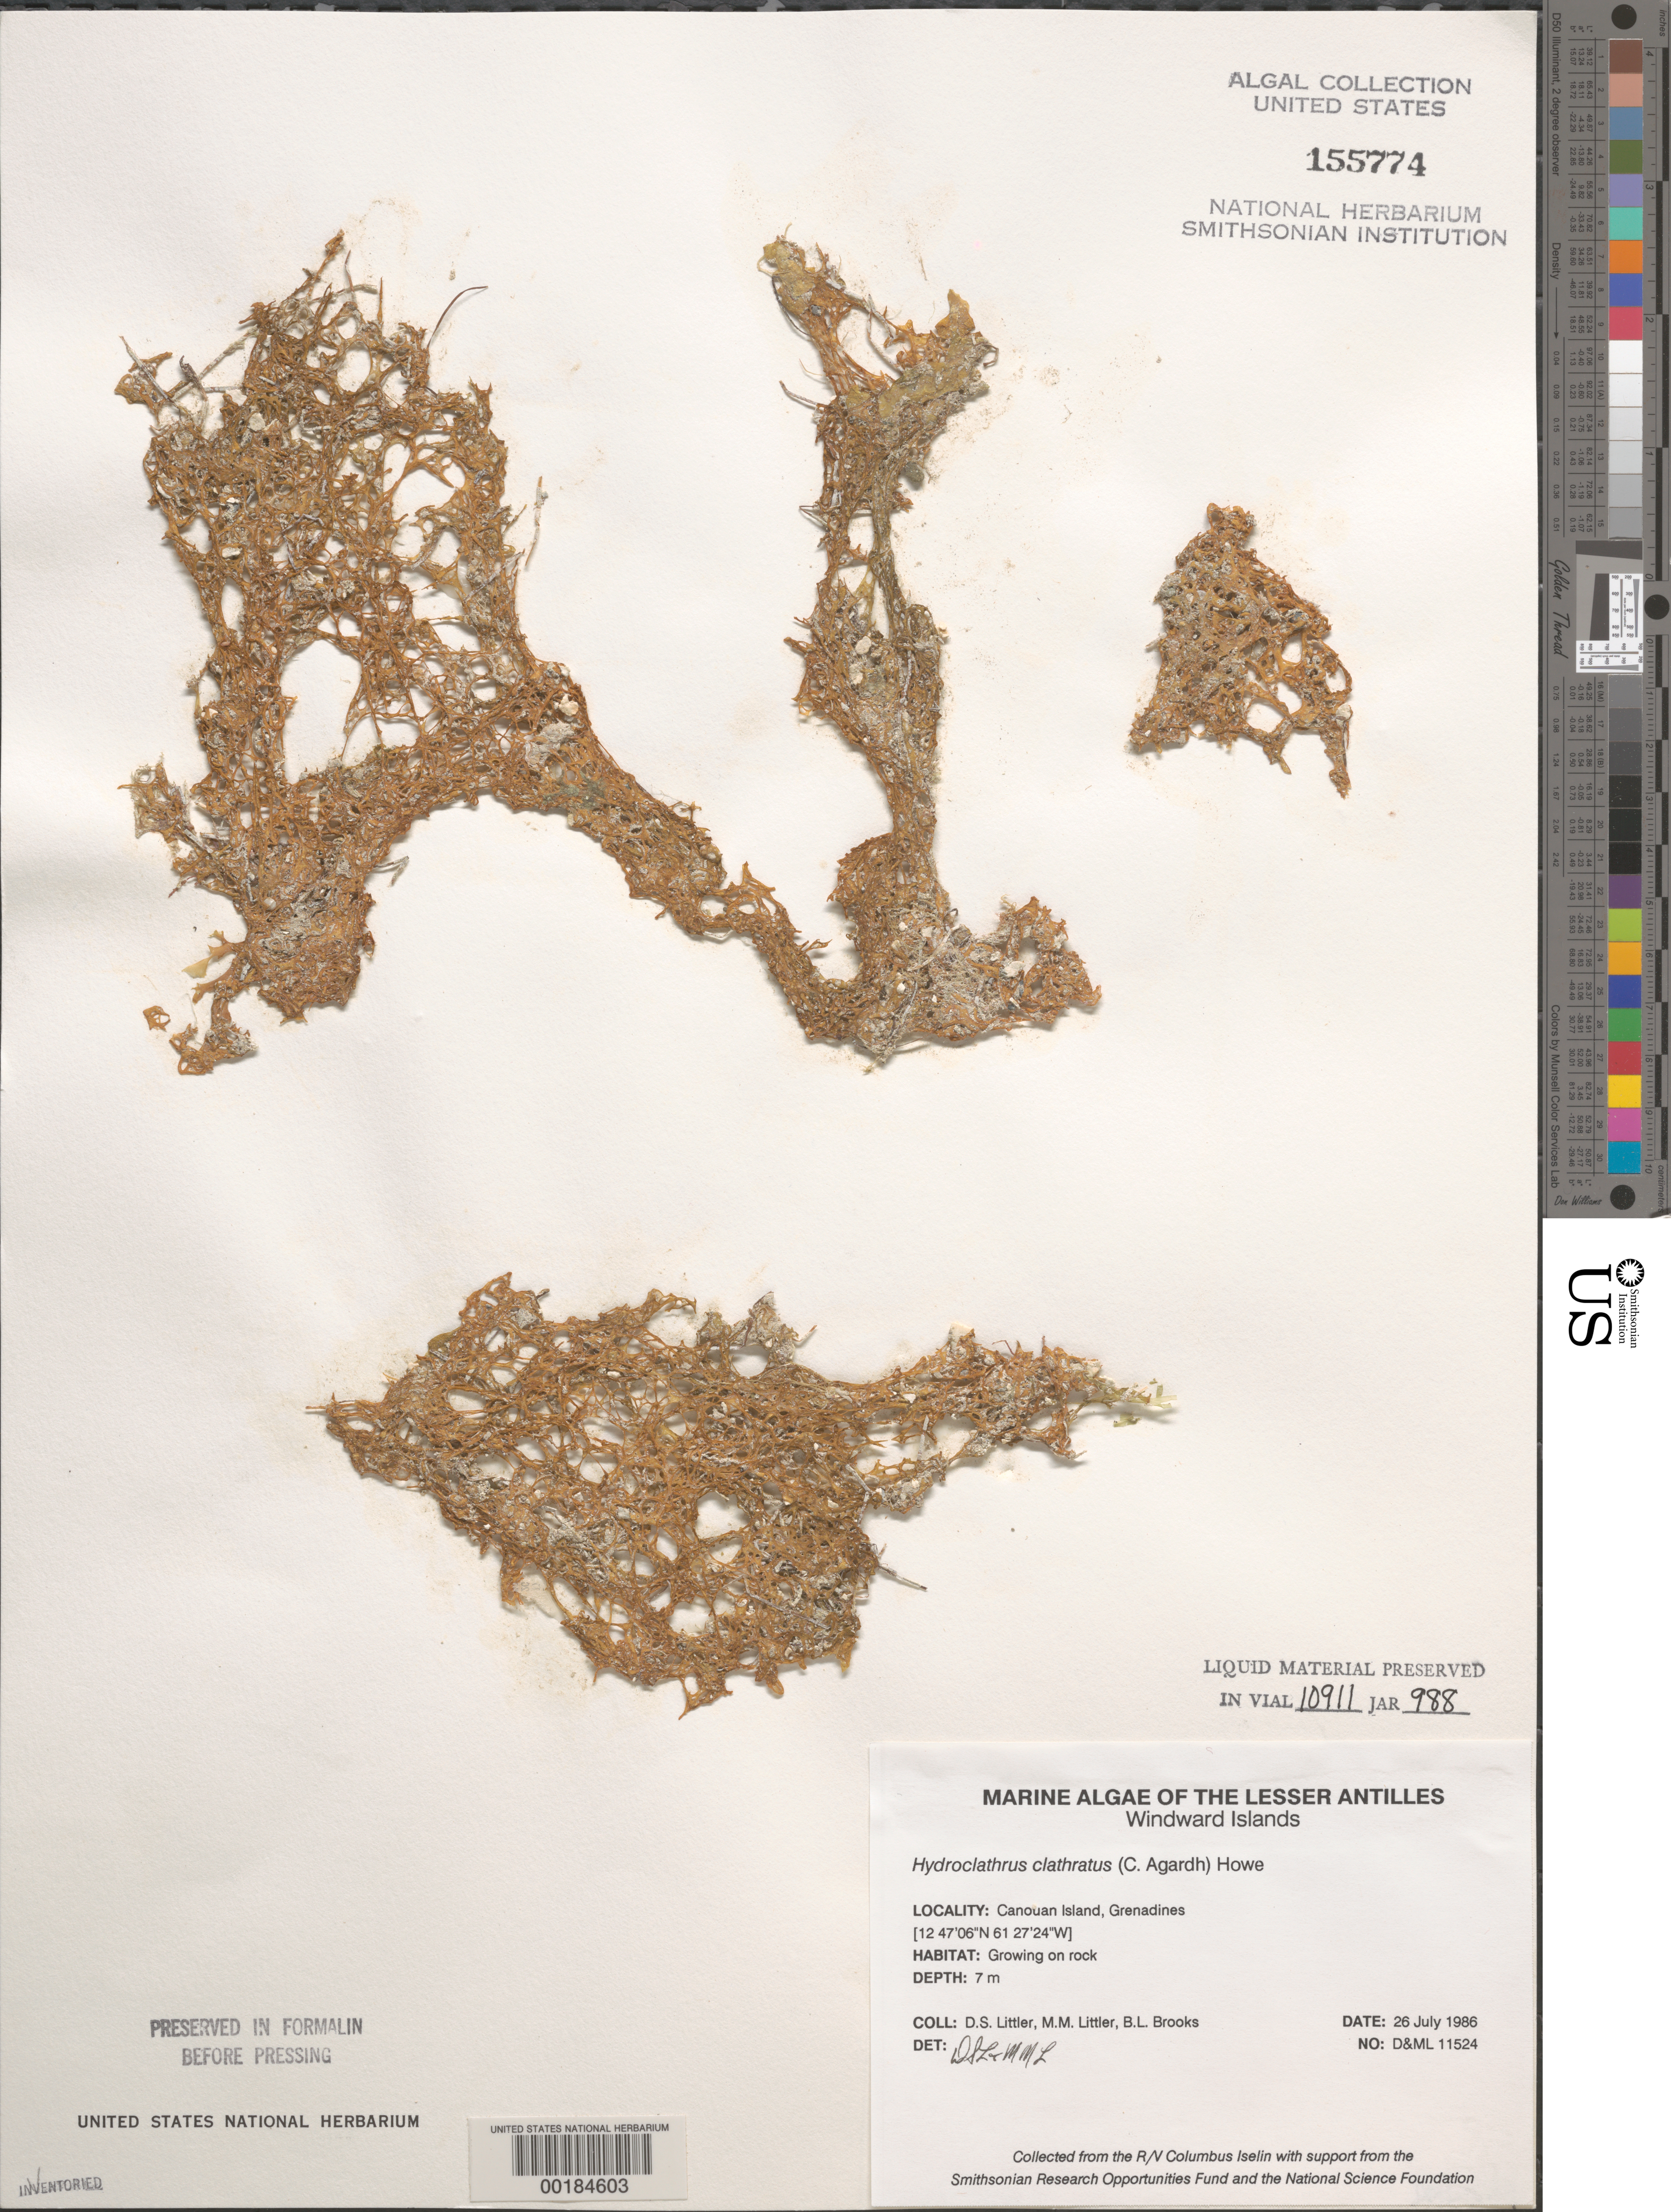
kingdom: Chromista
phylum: Ochrophyta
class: Phaeophyceae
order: Scytosiphonales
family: Scytosiphonaceae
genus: Hydroclathrus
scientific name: Hydroclathrus clathratus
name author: (C. Agardh) M. Howe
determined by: Littler, D. S.; Littler, M. M.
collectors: D. S. Littler, M. M. Littler & B. Brooks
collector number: D&ML 11524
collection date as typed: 26 Jul 1986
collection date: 1986-07-26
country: St. Vincent - Grenadines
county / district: Grenadines Parish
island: Canouan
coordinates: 12 47' 06" N, 61 27' 24" W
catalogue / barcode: US 155774